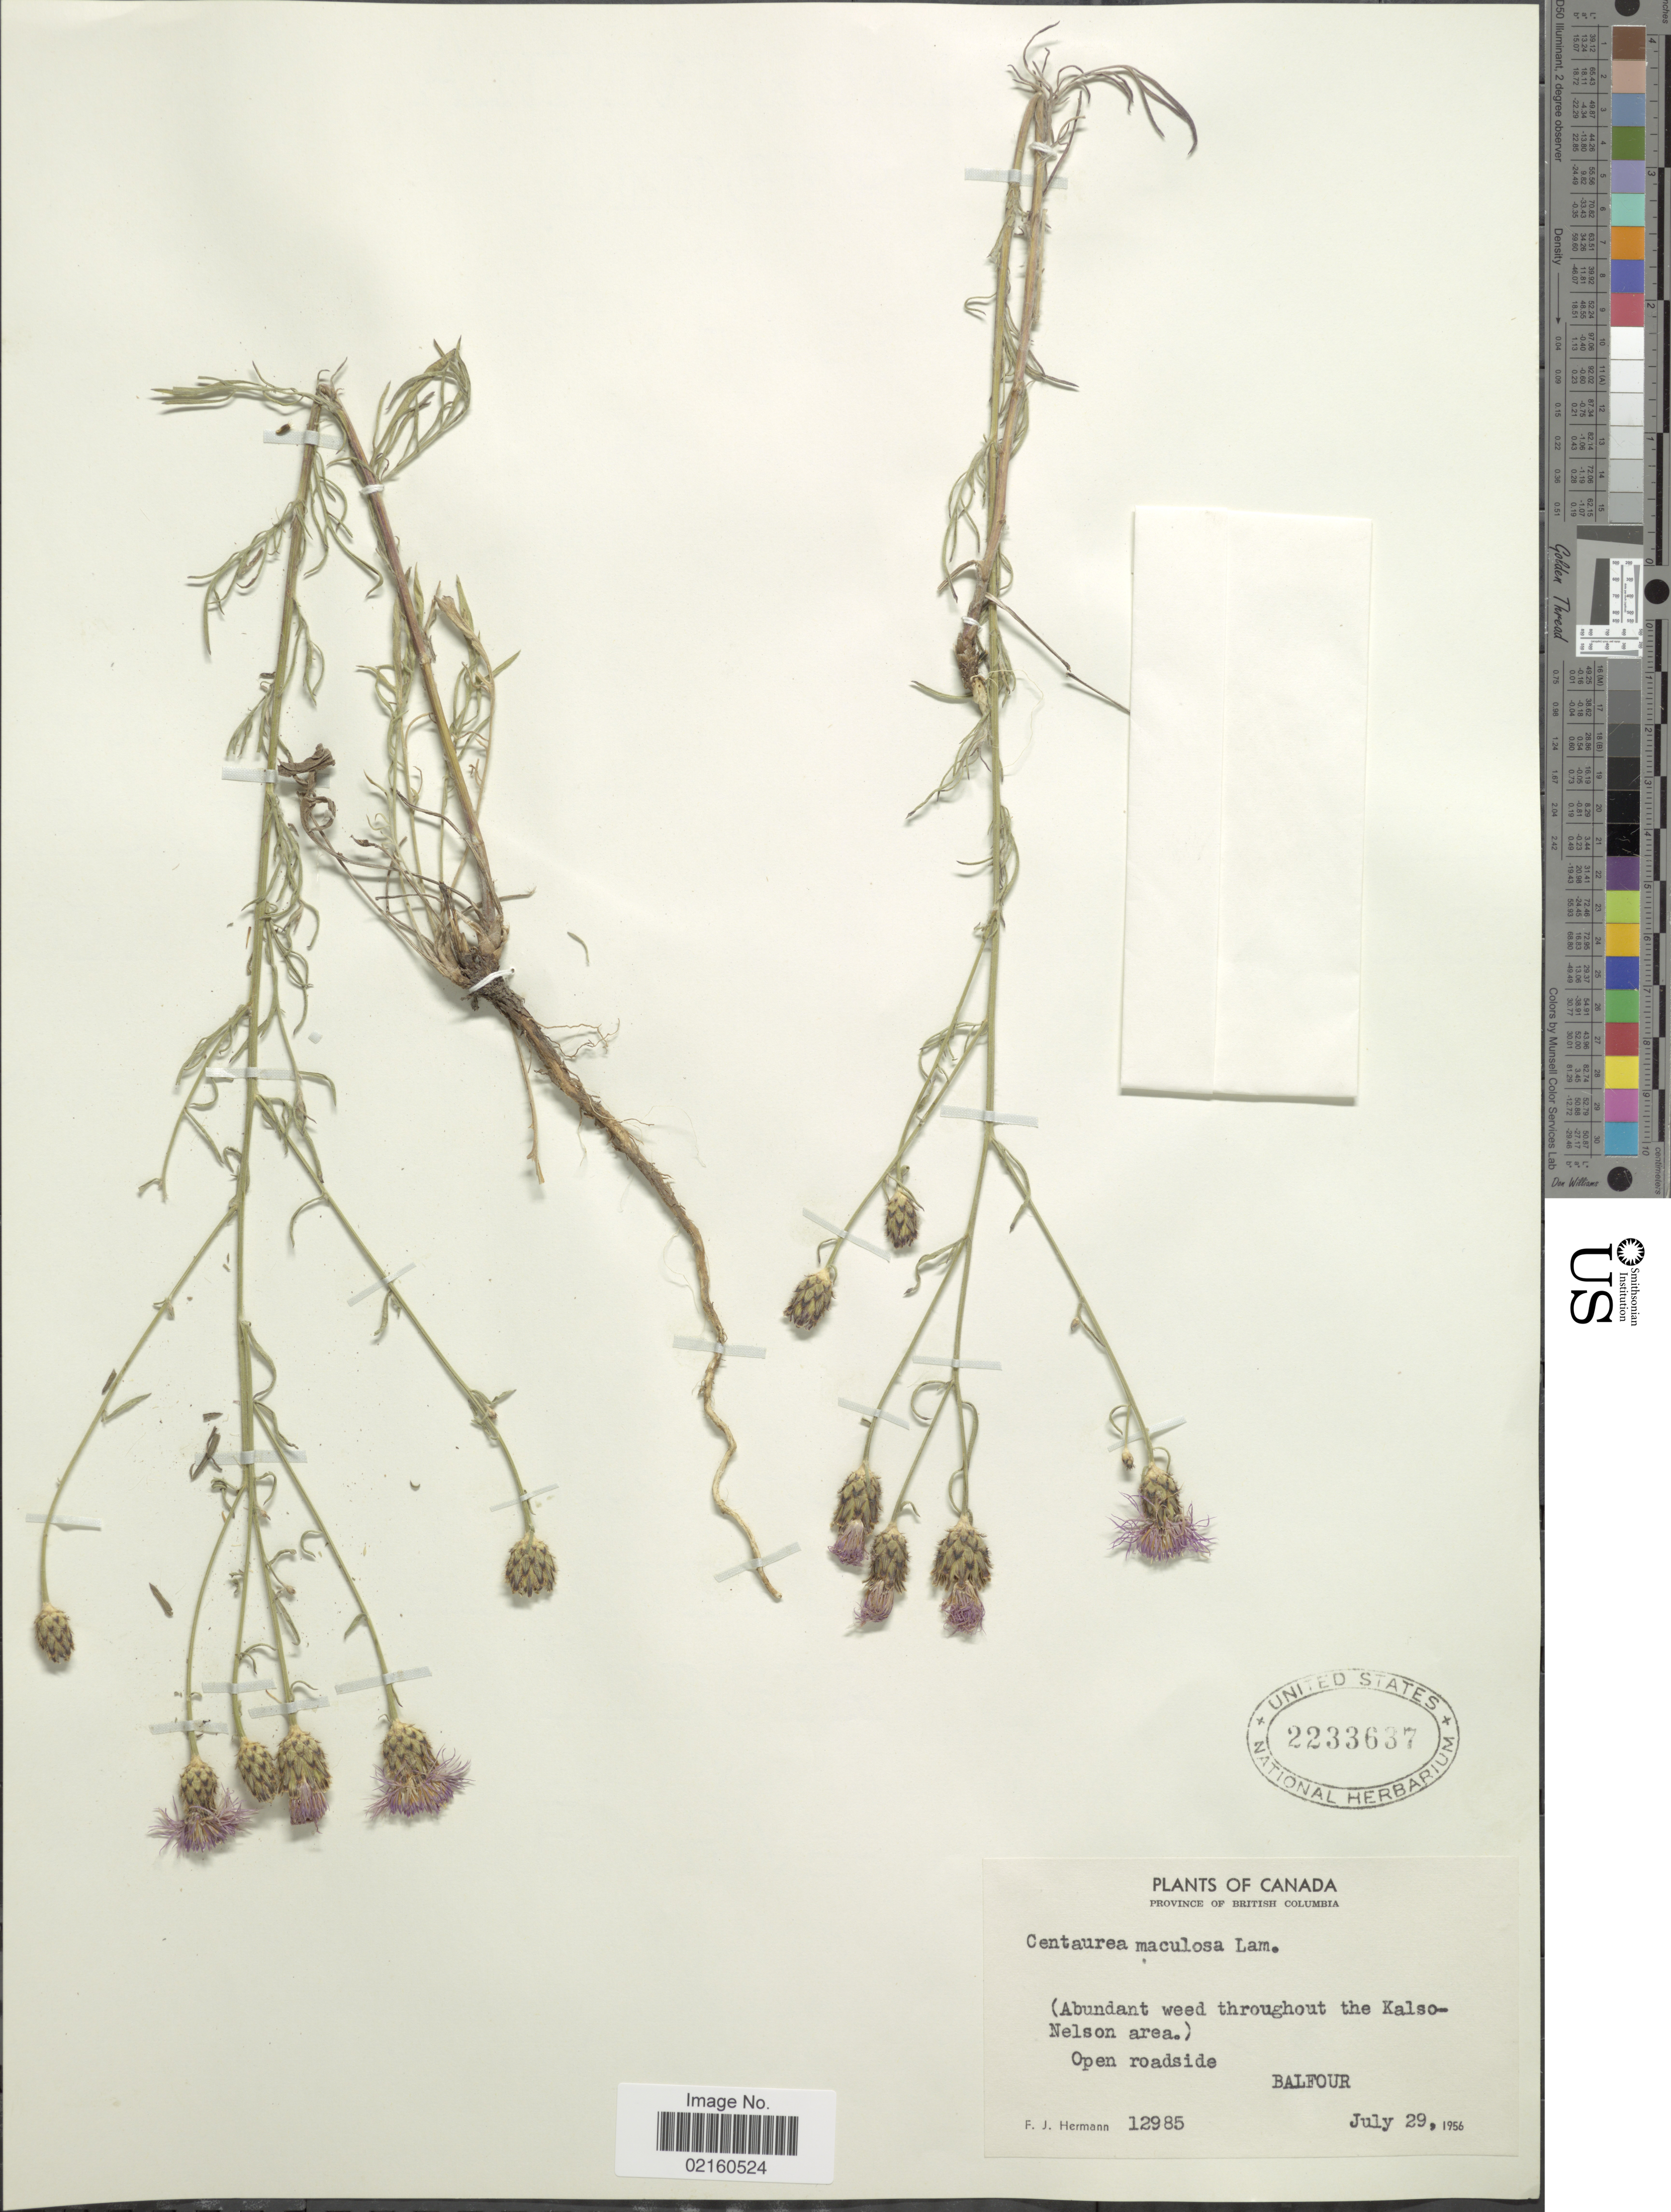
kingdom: Plantae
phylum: Tracheophyta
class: Magnoliopsida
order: Asterales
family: Asteraceae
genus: Centaurea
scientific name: Centaurea stoebe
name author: L.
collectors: F. J. Hermann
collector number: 12985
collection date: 1956-07-29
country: Canada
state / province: British Columbia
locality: Kalso-Nelson area, Balfour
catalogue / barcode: US 2233637